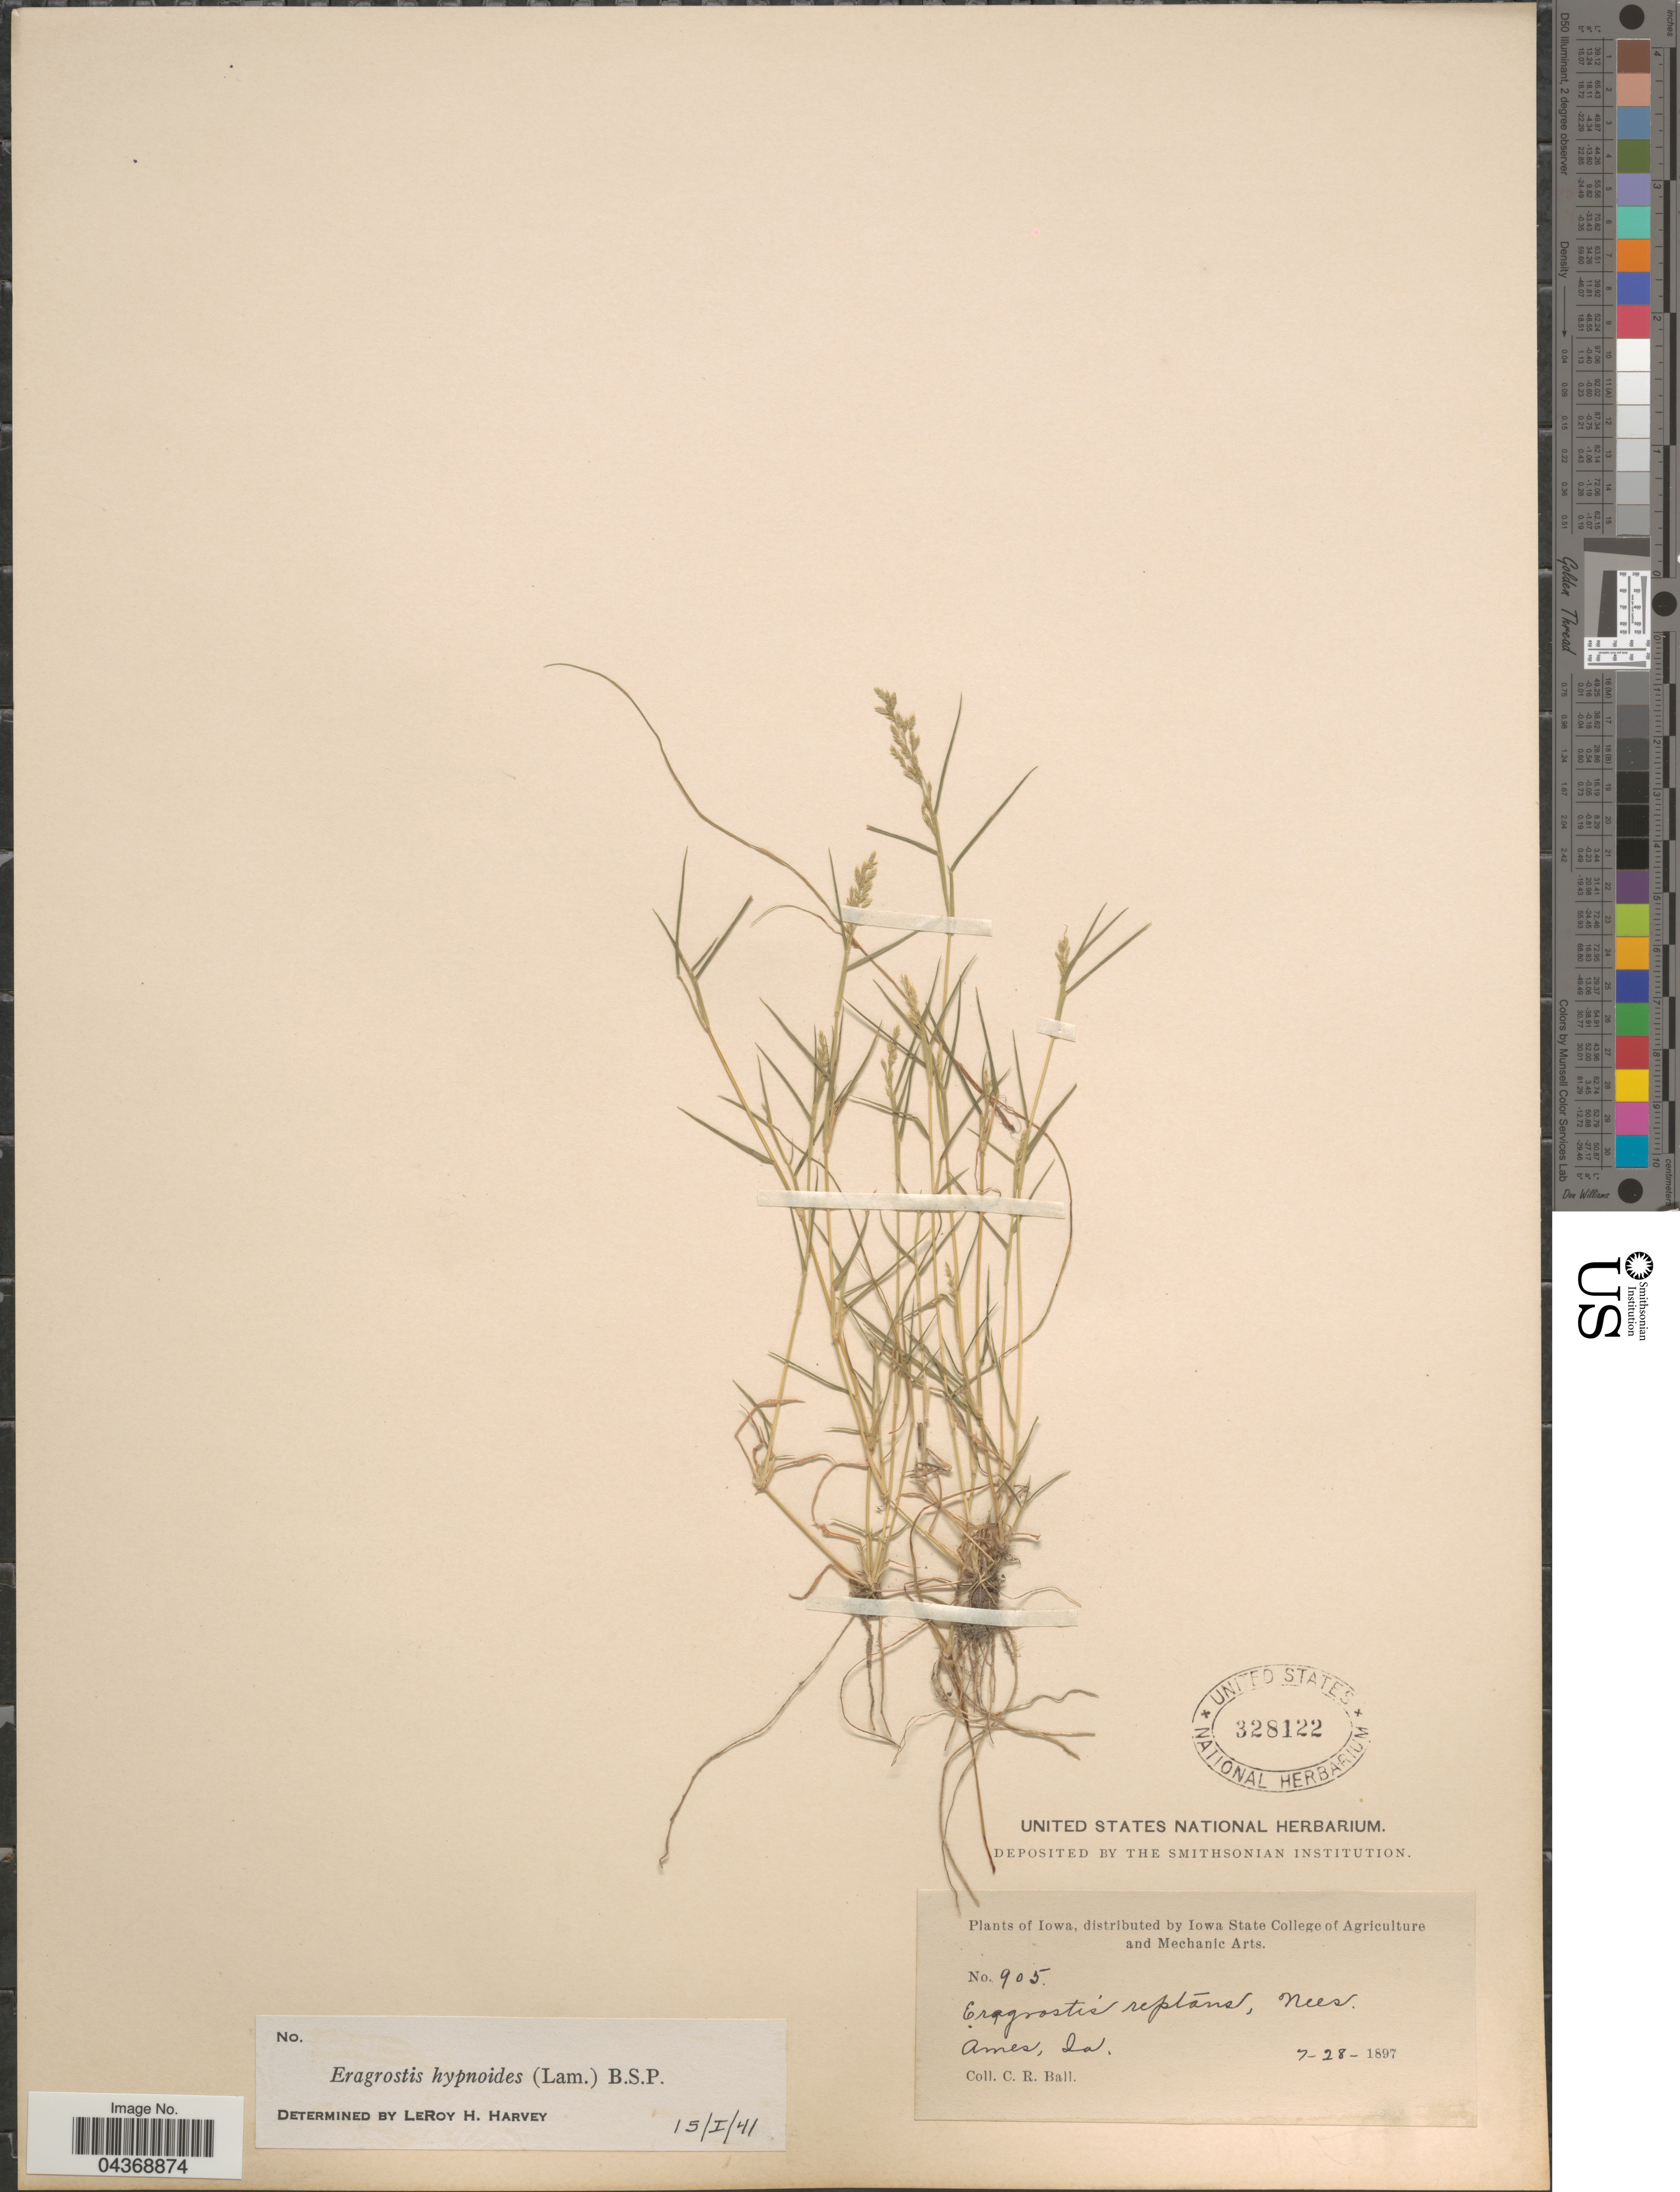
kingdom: Plantae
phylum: Tracheophyta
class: Liliopsida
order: Poales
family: Poaceae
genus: Eragrostis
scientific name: Eragrostis hypnoides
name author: (Lam.) Britton, Stearns & Poggenb.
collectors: C. R. Ball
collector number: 905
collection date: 1897-07-28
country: United States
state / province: Iowa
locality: Ames.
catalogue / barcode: US 328122